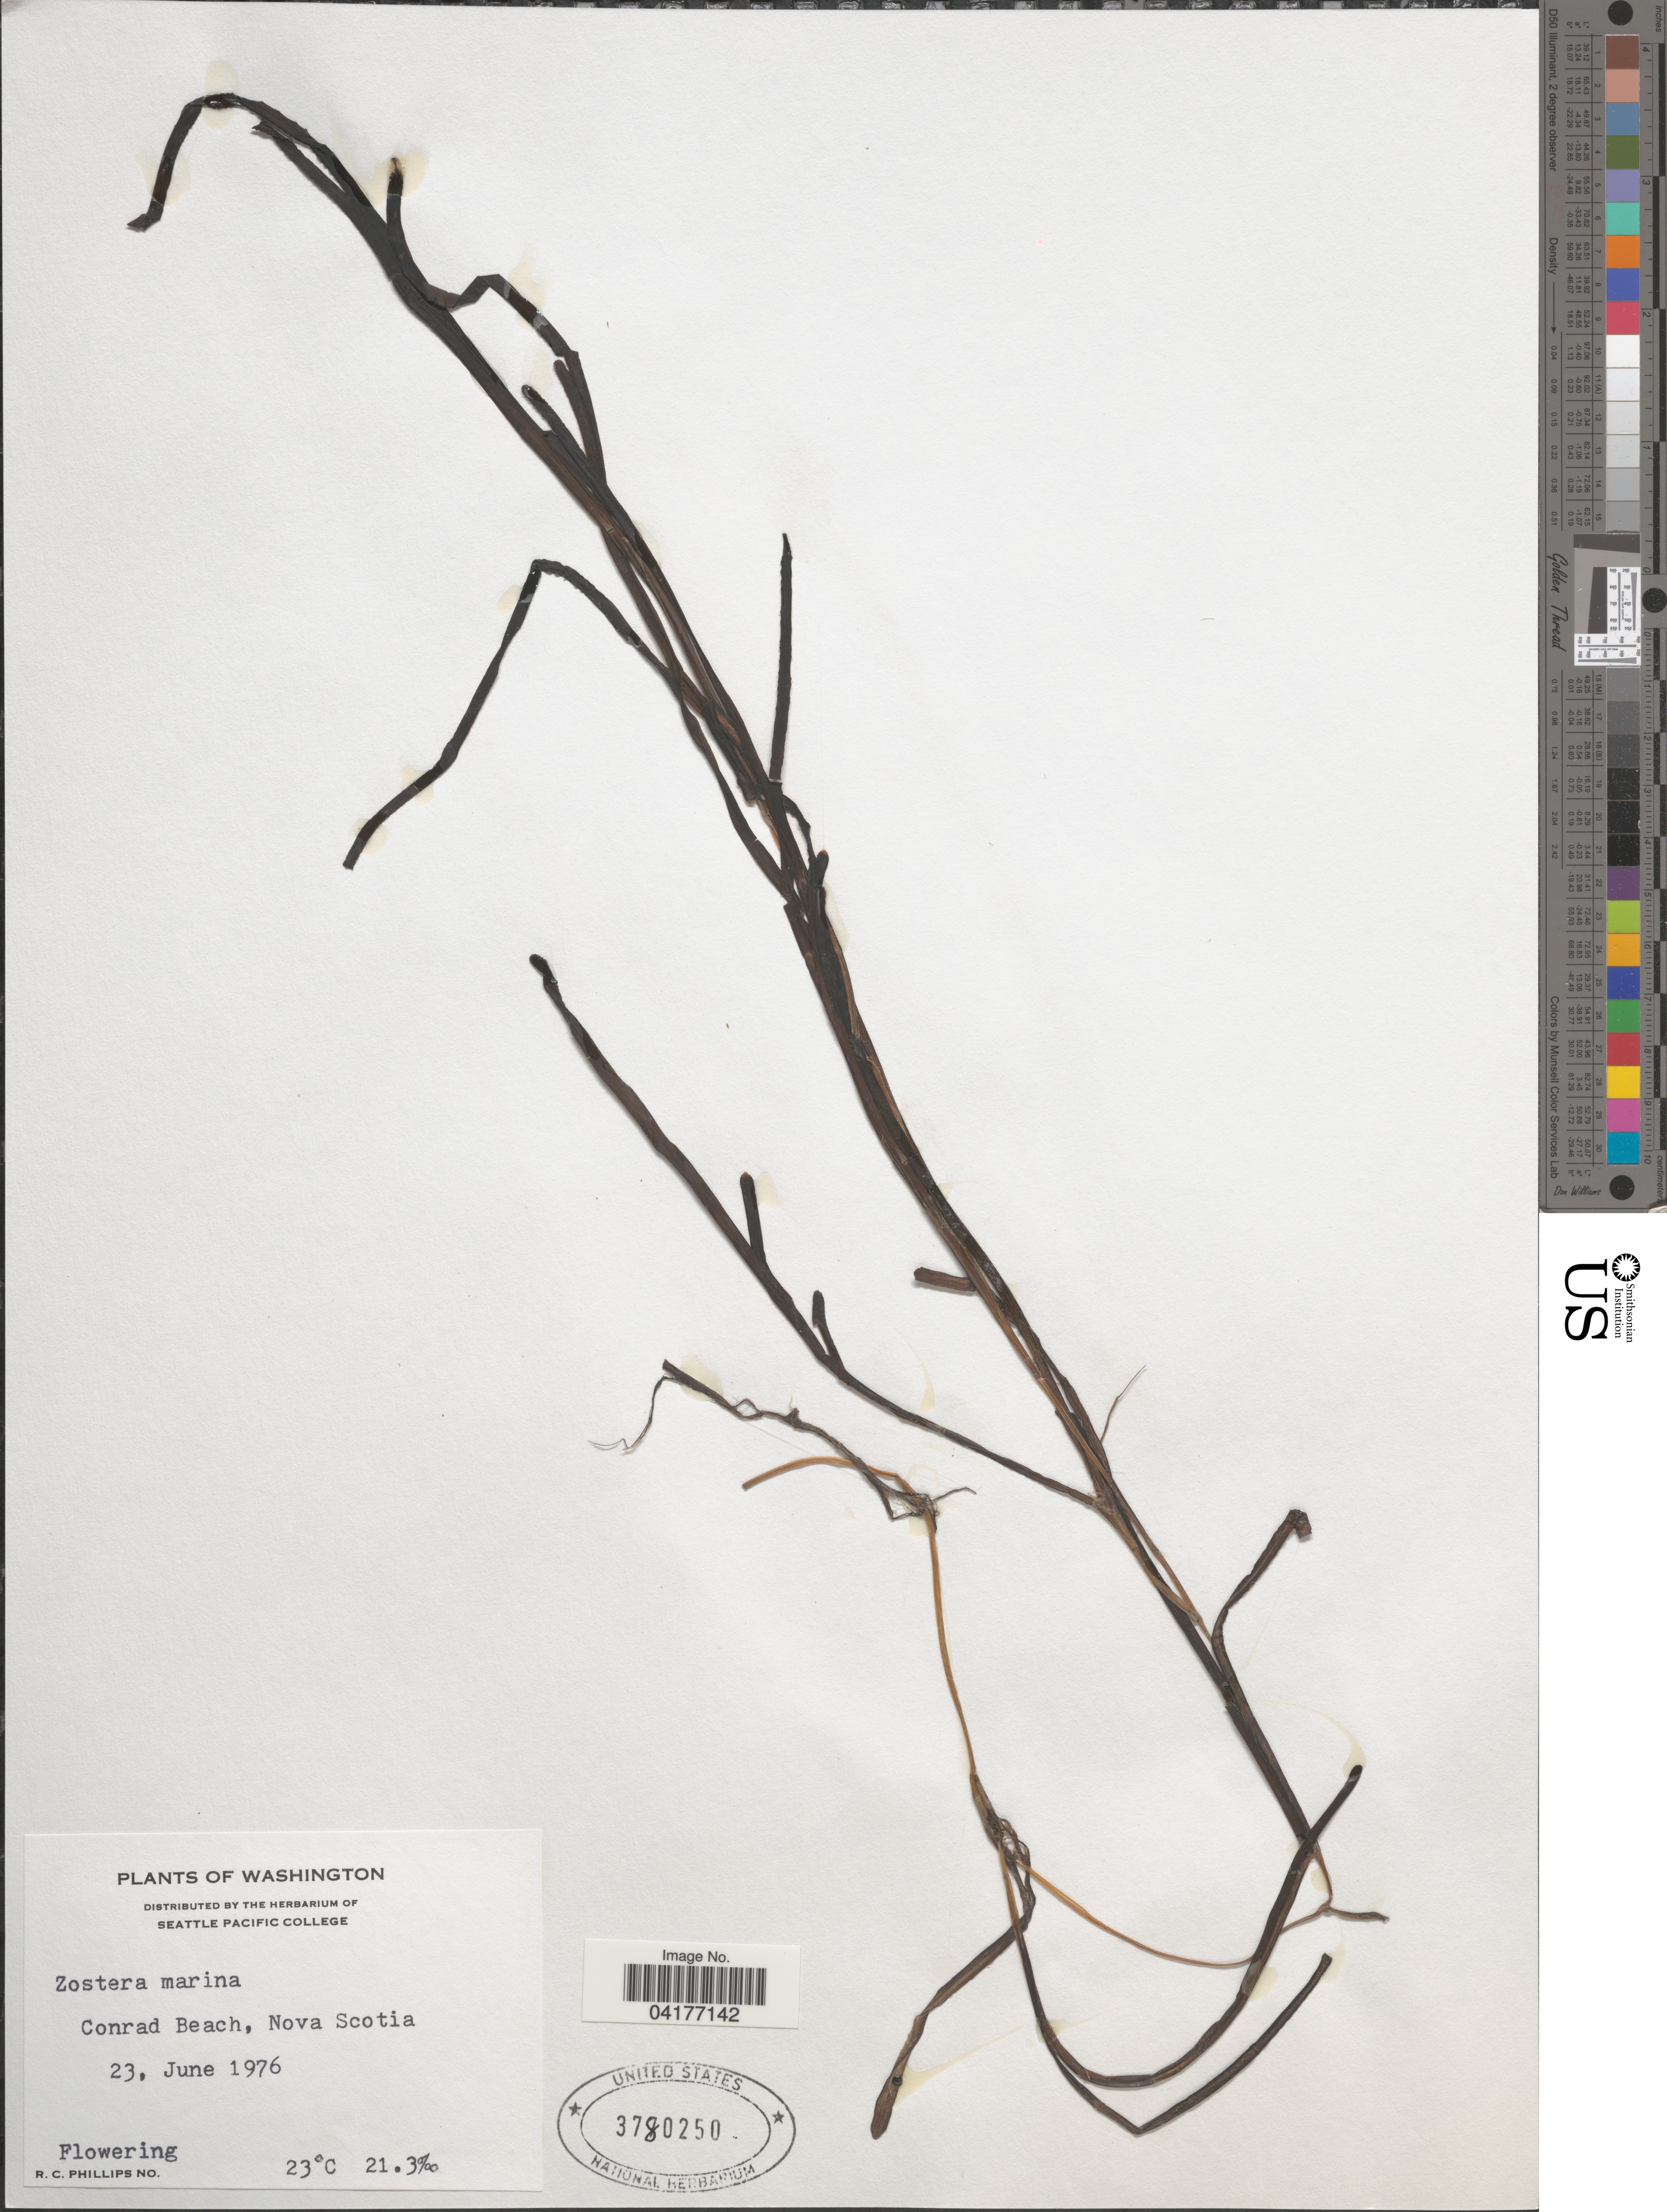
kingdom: Plantae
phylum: Tracheophyta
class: Liliopsida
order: Alismatales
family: Zosteraceae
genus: Zostera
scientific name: Zostera marina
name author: L.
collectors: R. C. Phillips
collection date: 1976-06-23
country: Canada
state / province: Nova Scotia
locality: Conrad Beach.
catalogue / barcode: US 3780250